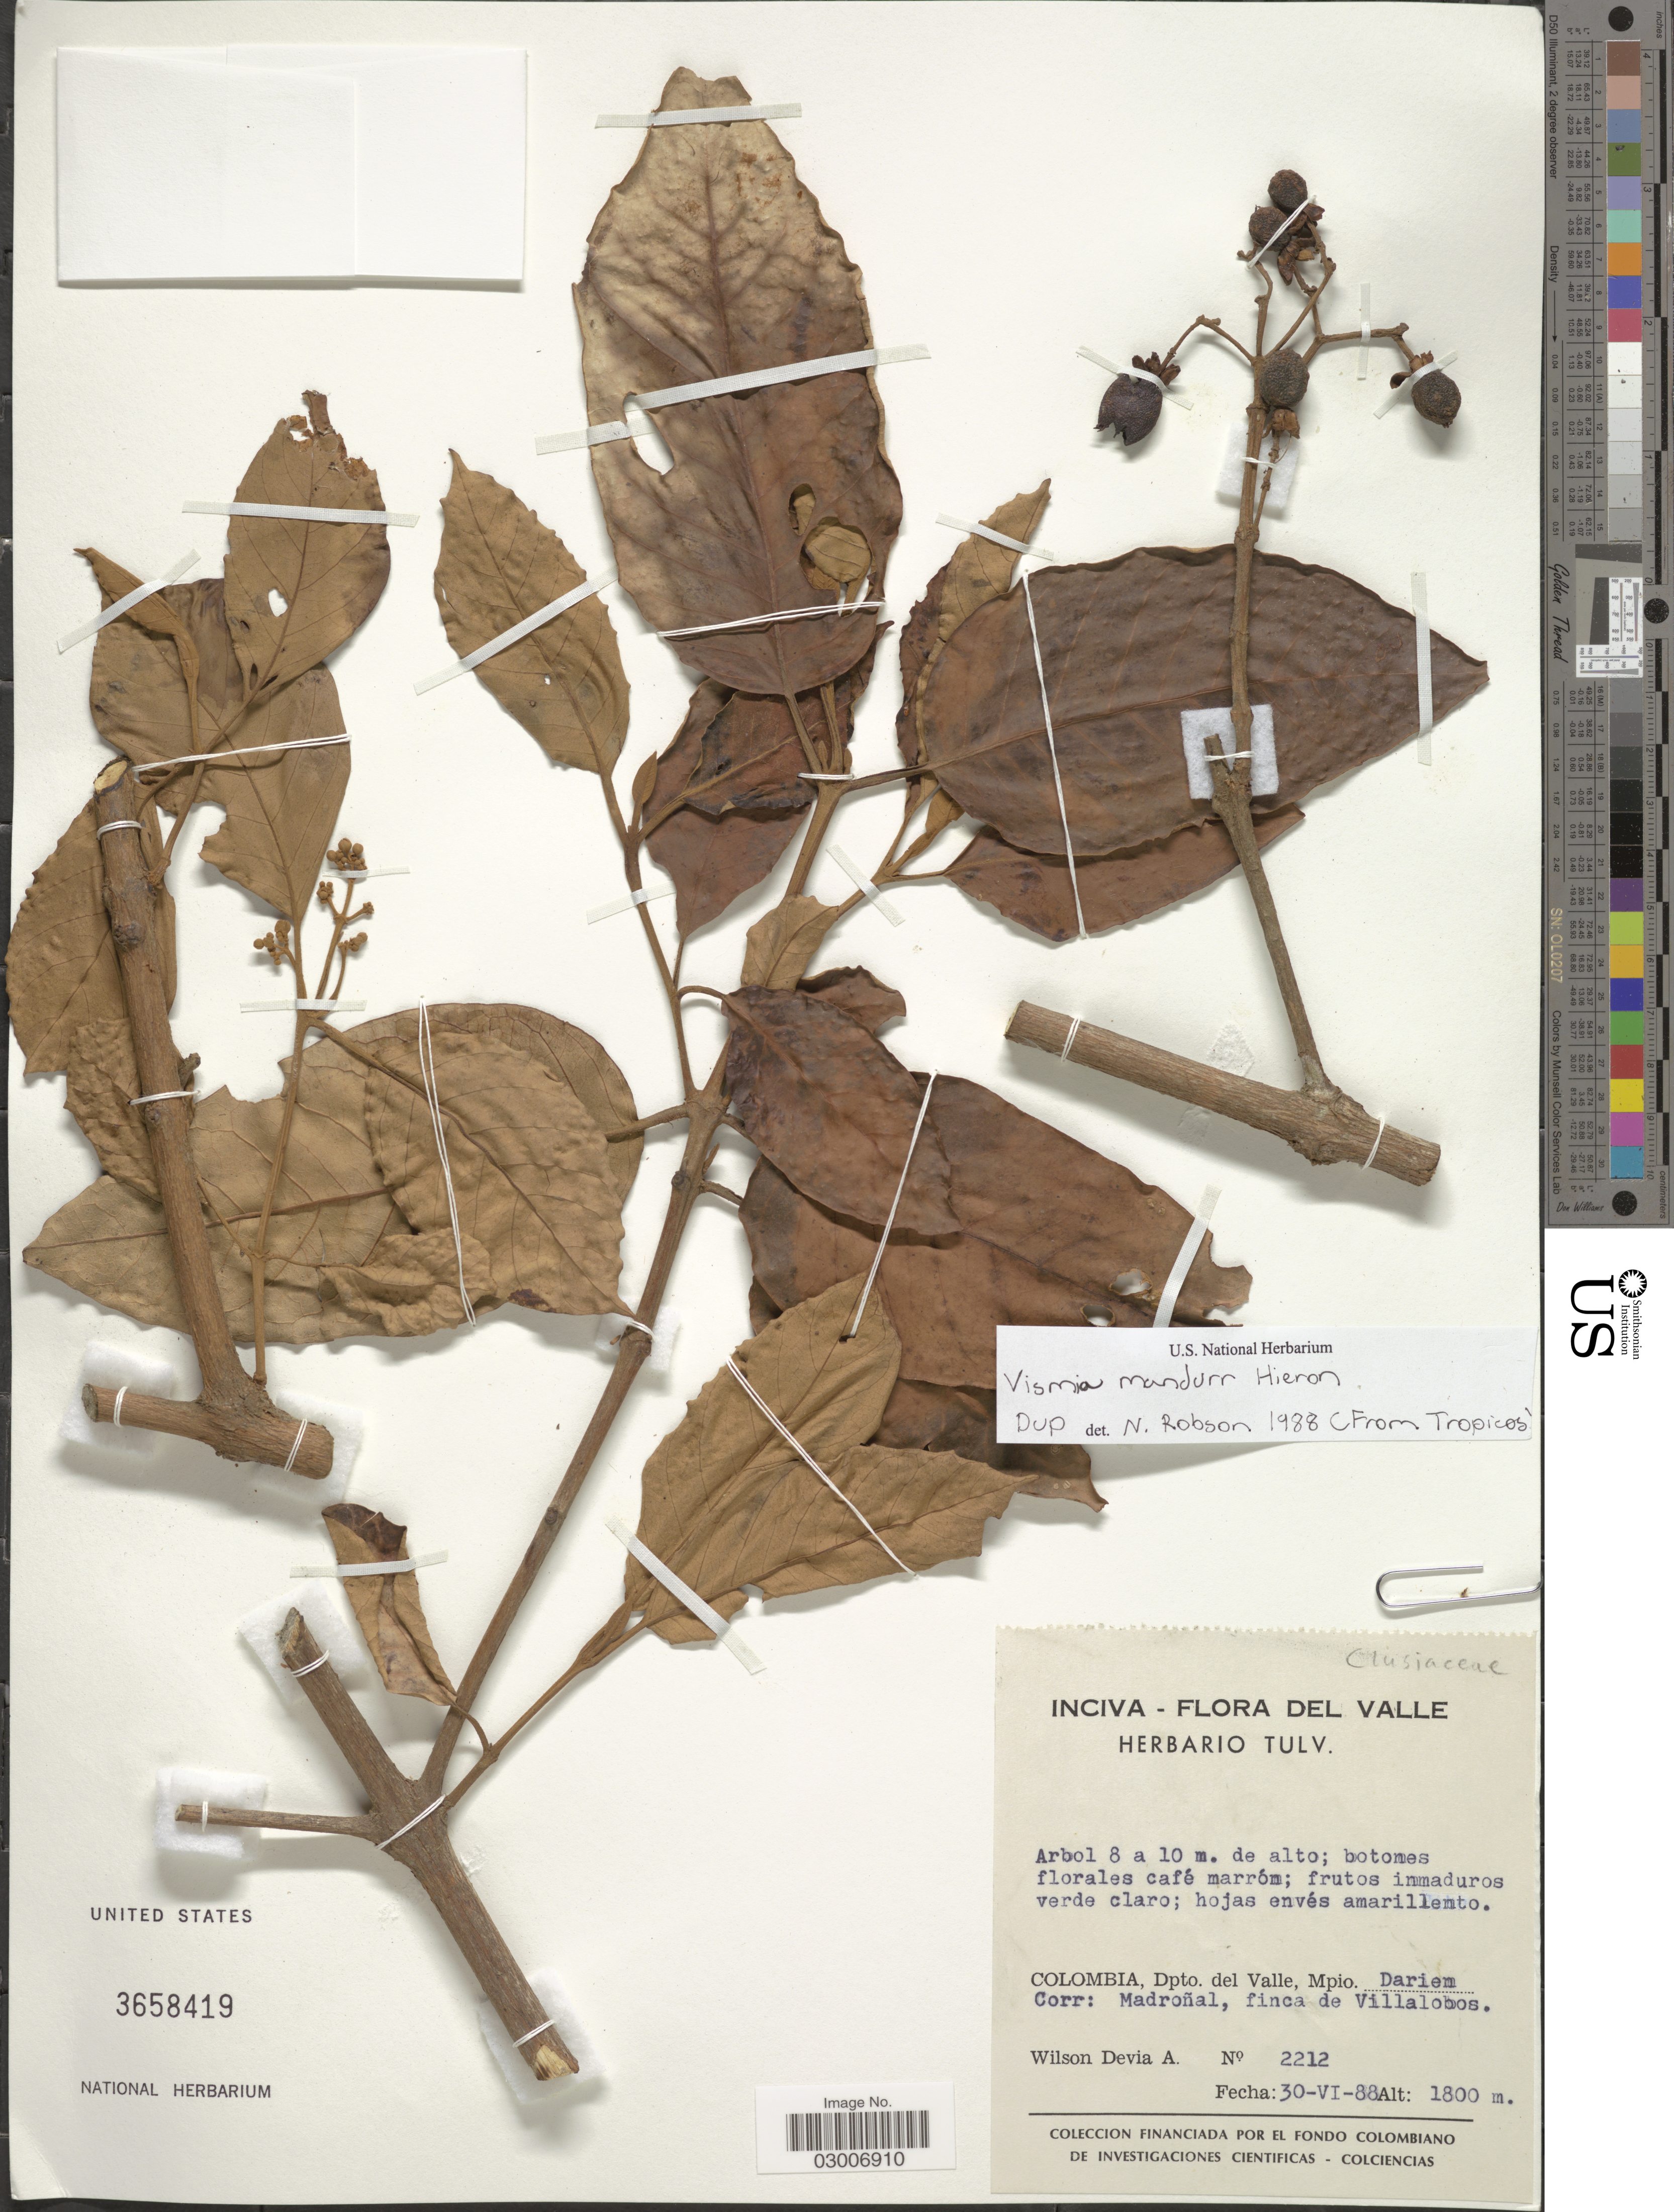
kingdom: Plantae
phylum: Tracheophyta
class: Magnoliopsida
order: Malpighiales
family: Hypericaceae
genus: Vismia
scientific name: Vismia mandurr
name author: Hieron.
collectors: W. Devia A.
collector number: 2212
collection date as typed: Transcribed d/m/y: 30/6/88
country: Colombia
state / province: Valle del Cauca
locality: Dpto. del Valle, Mpio. Darien. Corr: Madroñal, finca de Villalobos. Del Valle.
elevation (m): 1800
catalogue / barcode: US 3658419